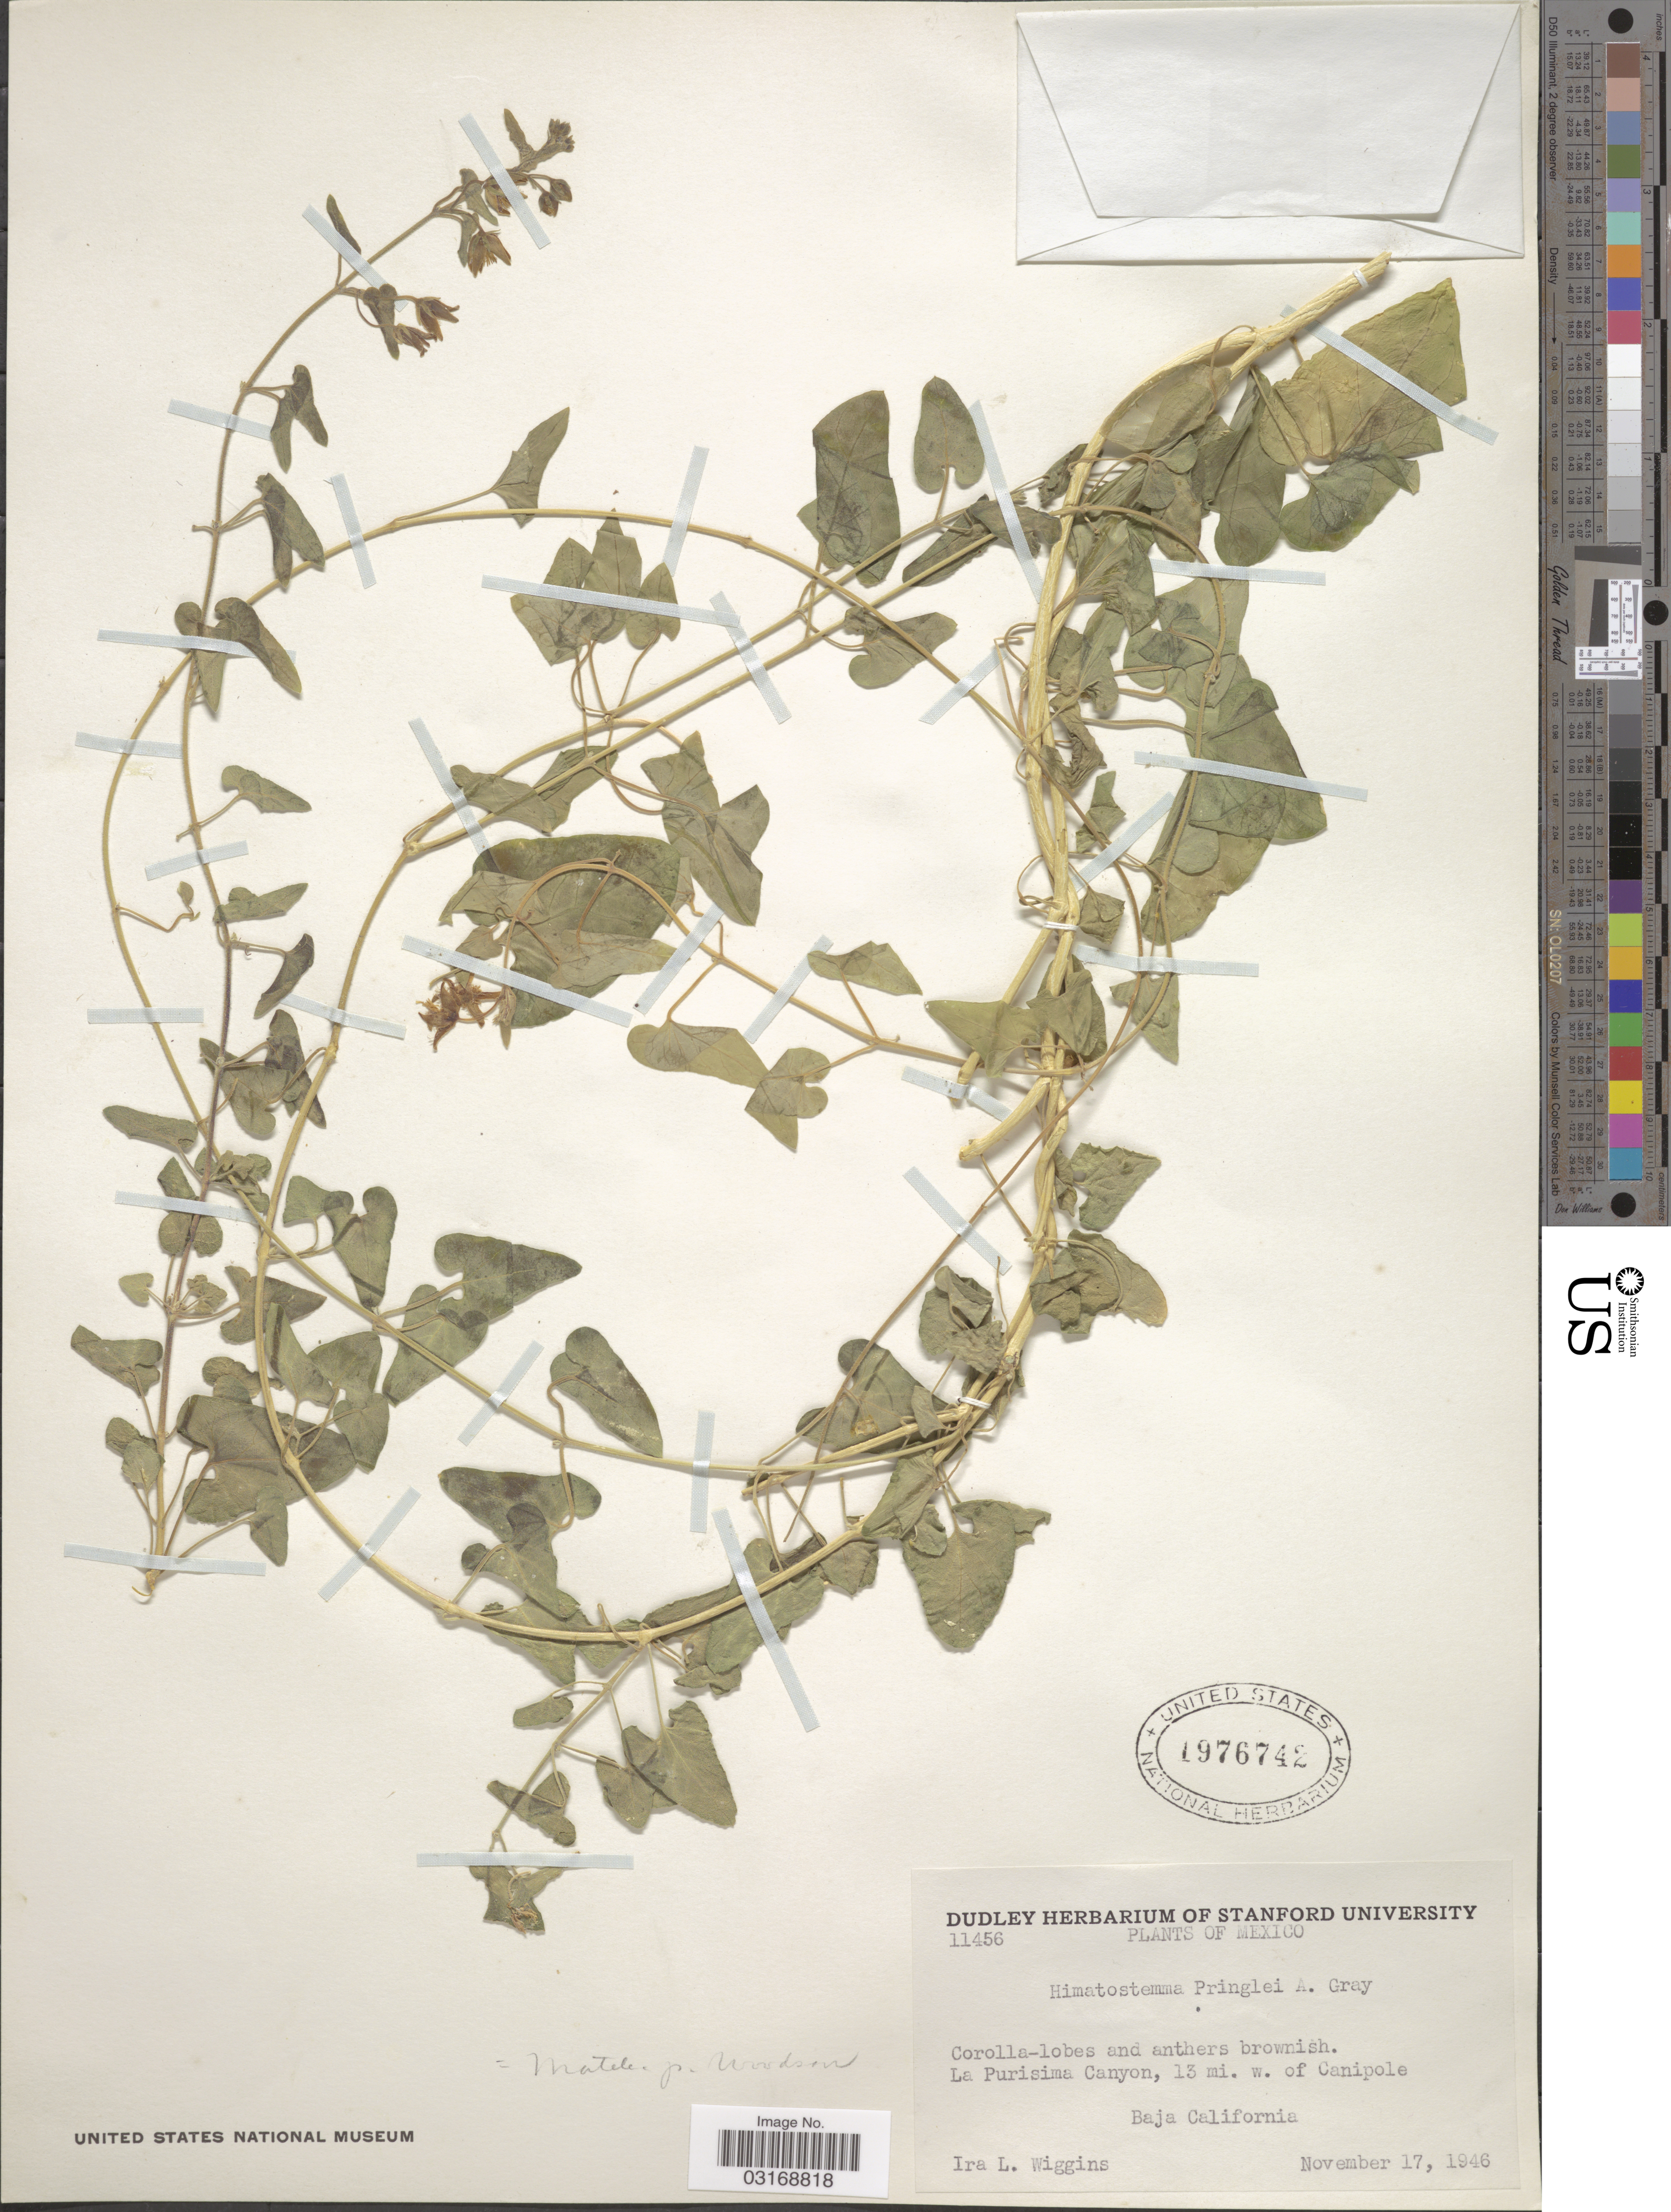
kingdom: Plantae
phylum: Tracheophyta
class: Magnoliopsida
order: Gentianales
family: Apocynaceae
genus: Matelea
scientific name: Matelea pringlei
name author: Woodson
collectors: I. L. Wiggins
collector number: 11456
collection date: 1946-11-17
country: Mexico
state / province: Baja California Sur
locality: La Purisima Canyon, 13 mi. w. of Canipole.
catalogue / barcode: US 1976742